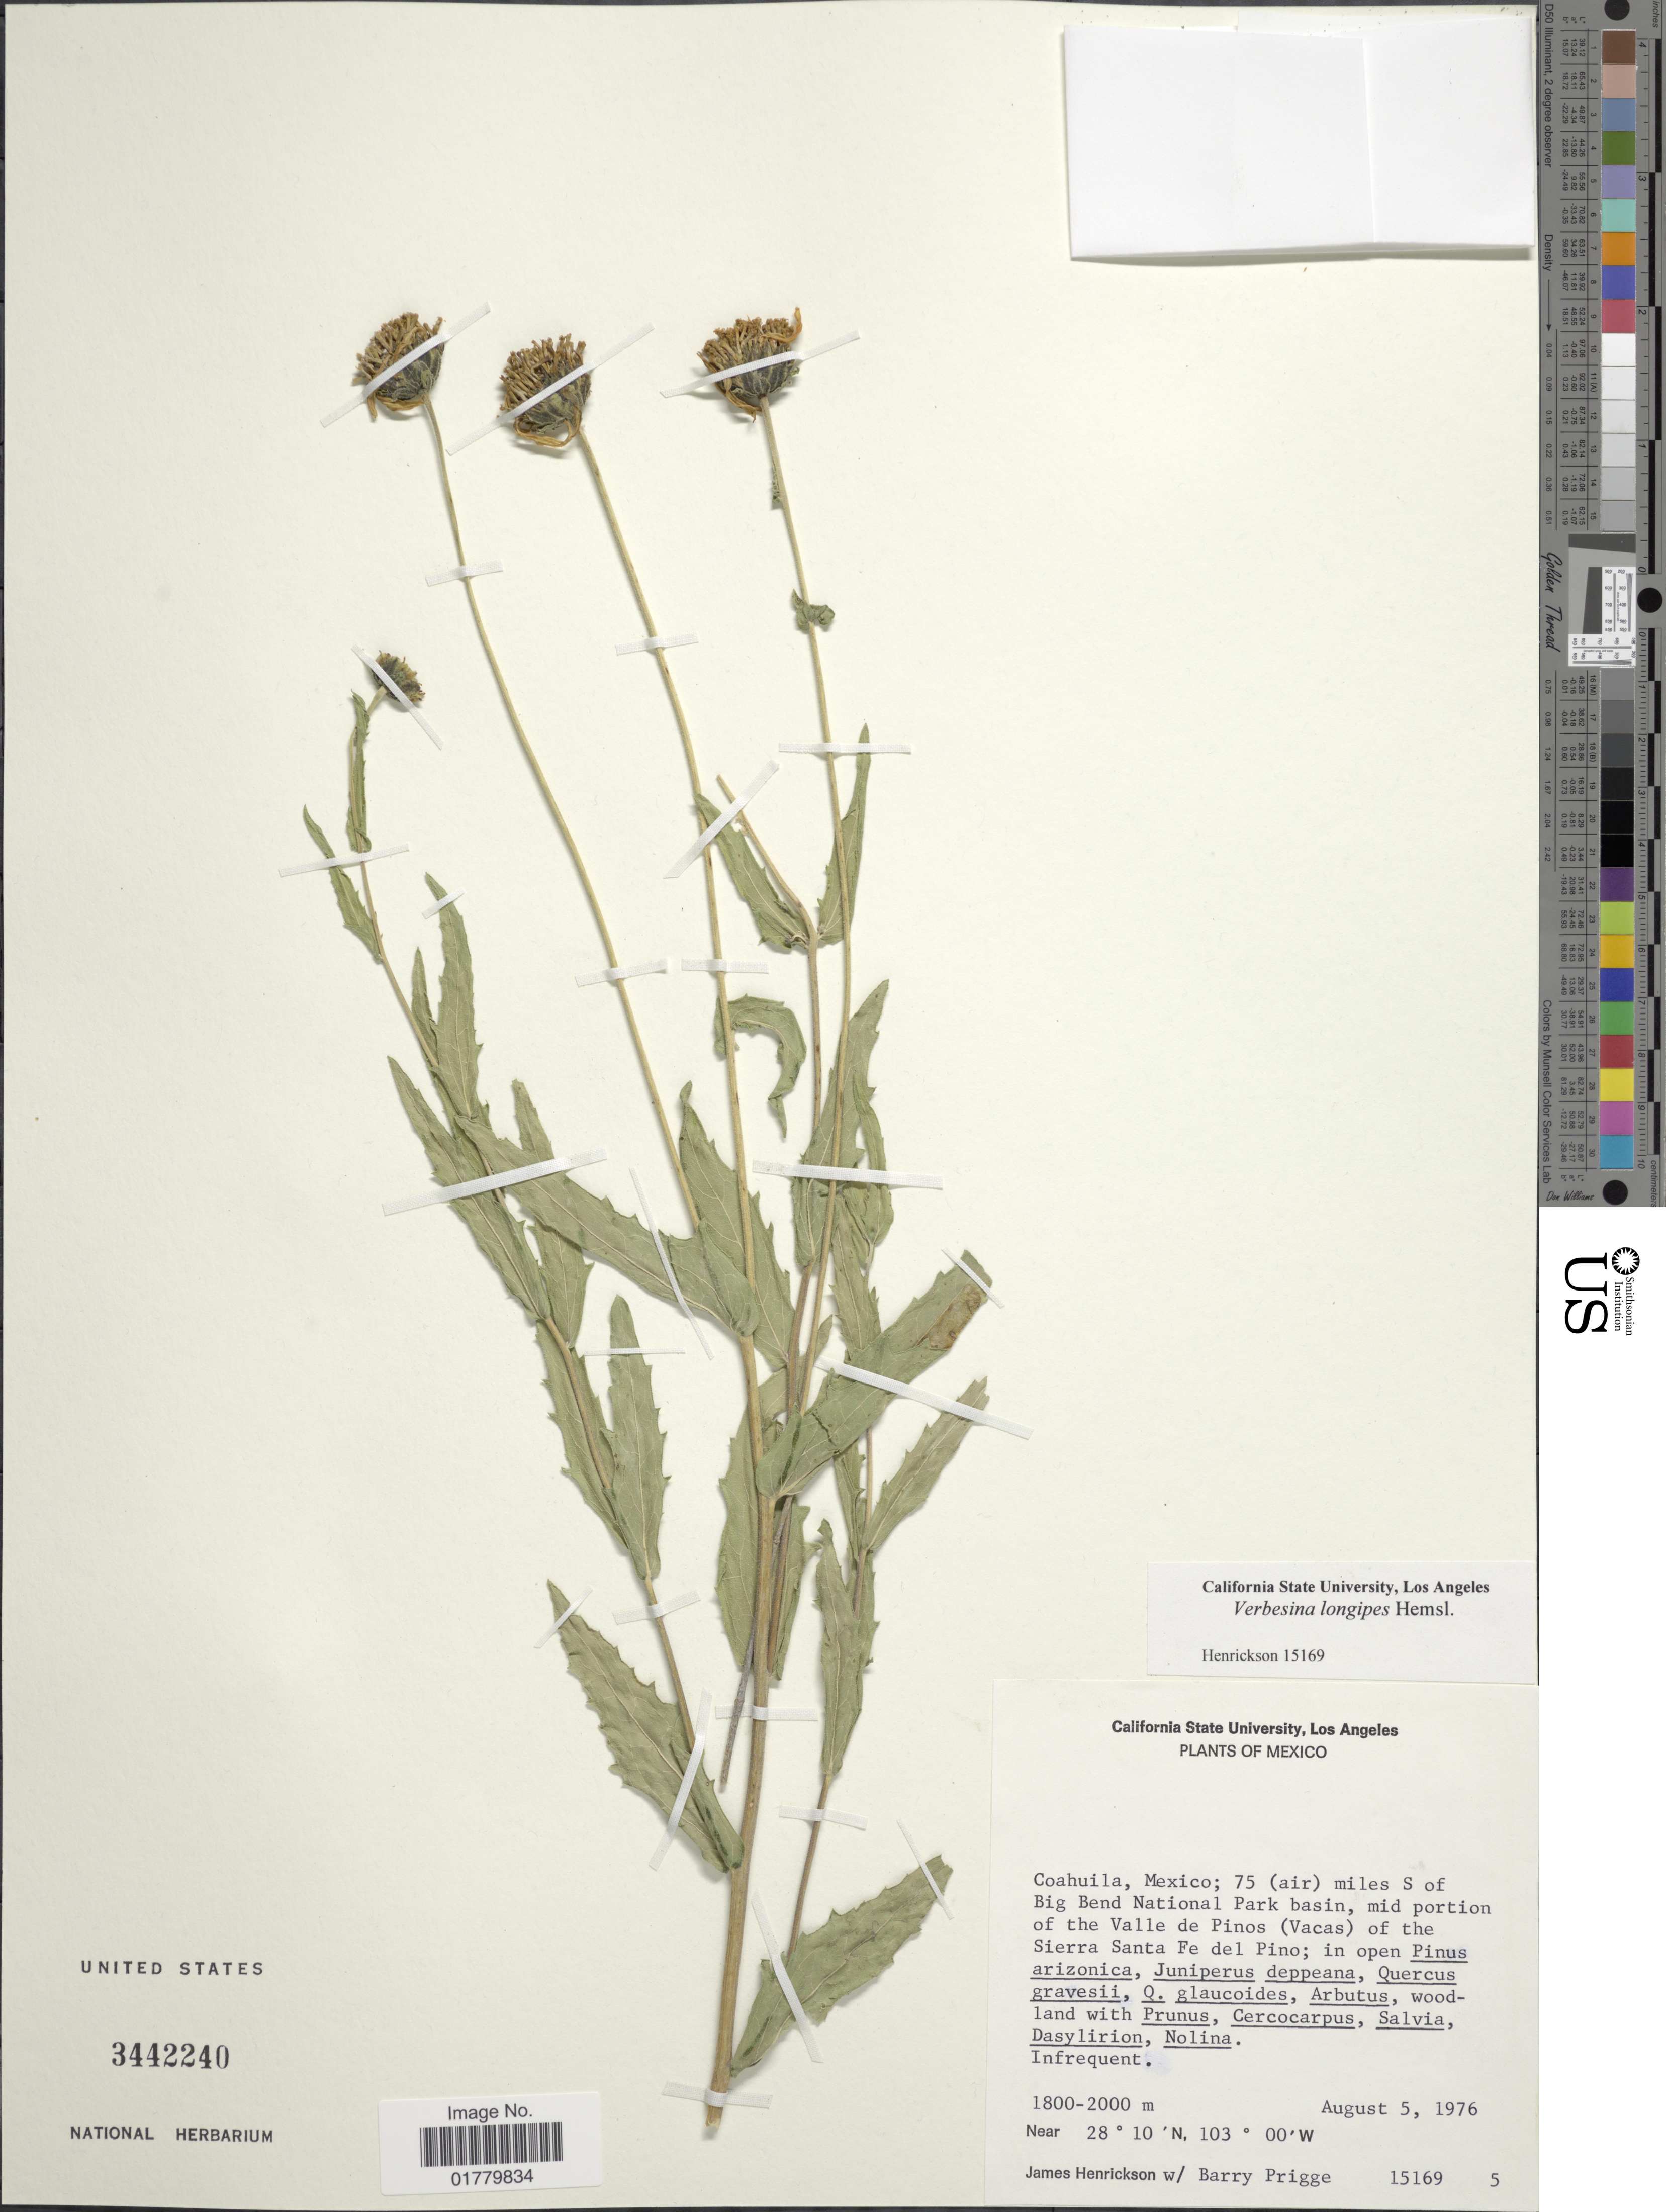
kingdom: Plantae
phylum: Tracheophyta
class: Magnoliopsida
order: Asterales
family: Asteraceae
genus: Verbesina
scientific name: Verbesina longipes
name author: Hemsl.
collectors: J. S. Henrickson & B. Prigge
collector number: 15169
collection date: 1976-08-05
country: Mexico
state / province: Coahuila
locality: Coahuila, Mexico; 75 (air) miles S of Big Bend National Park basin, mid portion of the Valle de Pinos (Vacas) of the Sierra Santa Fe del Pino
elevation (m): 1800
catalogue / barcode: US 3442240